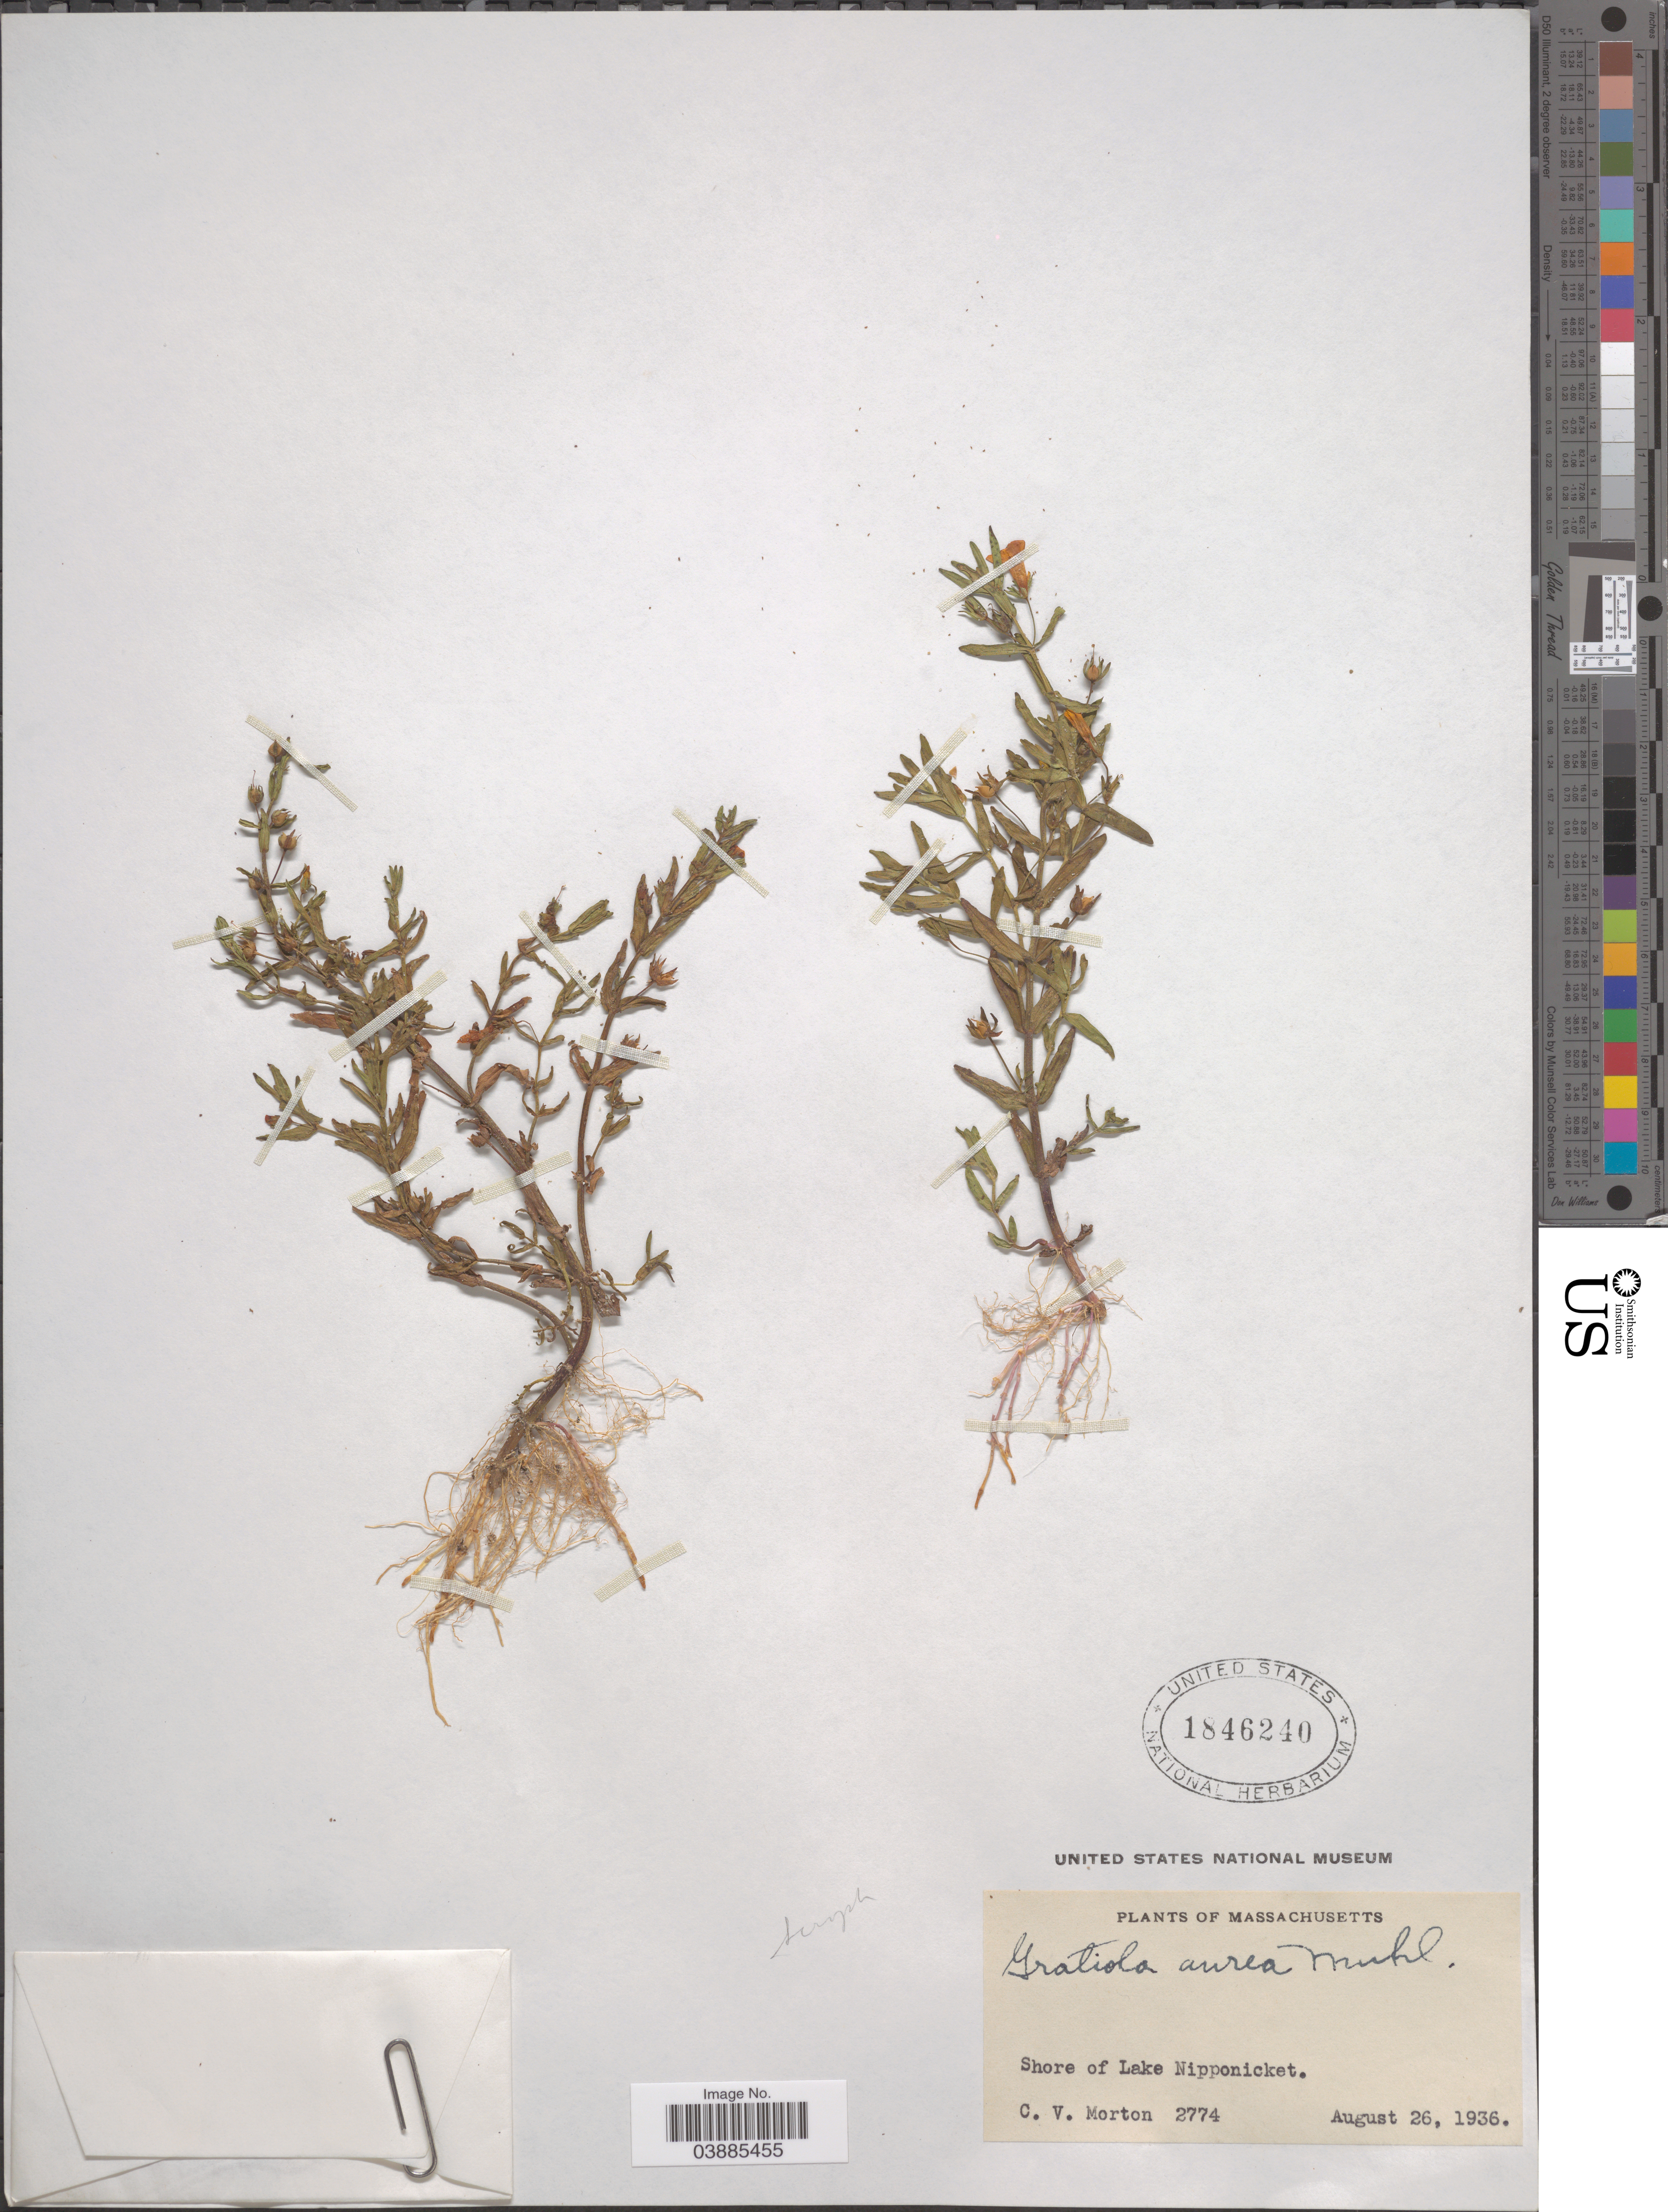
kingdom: Plantae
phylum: Tracheophyta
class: Magnoliopsida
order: Lamiales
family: Plantaginaceae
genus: Gratiola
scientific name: Gratiola aurea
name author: Pursh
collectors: C. V. Morton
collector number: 2774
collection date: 1936-08-26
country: United States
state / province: Massachusetts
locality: Shore of Lake Nipponicket.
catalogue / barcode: US 1846240